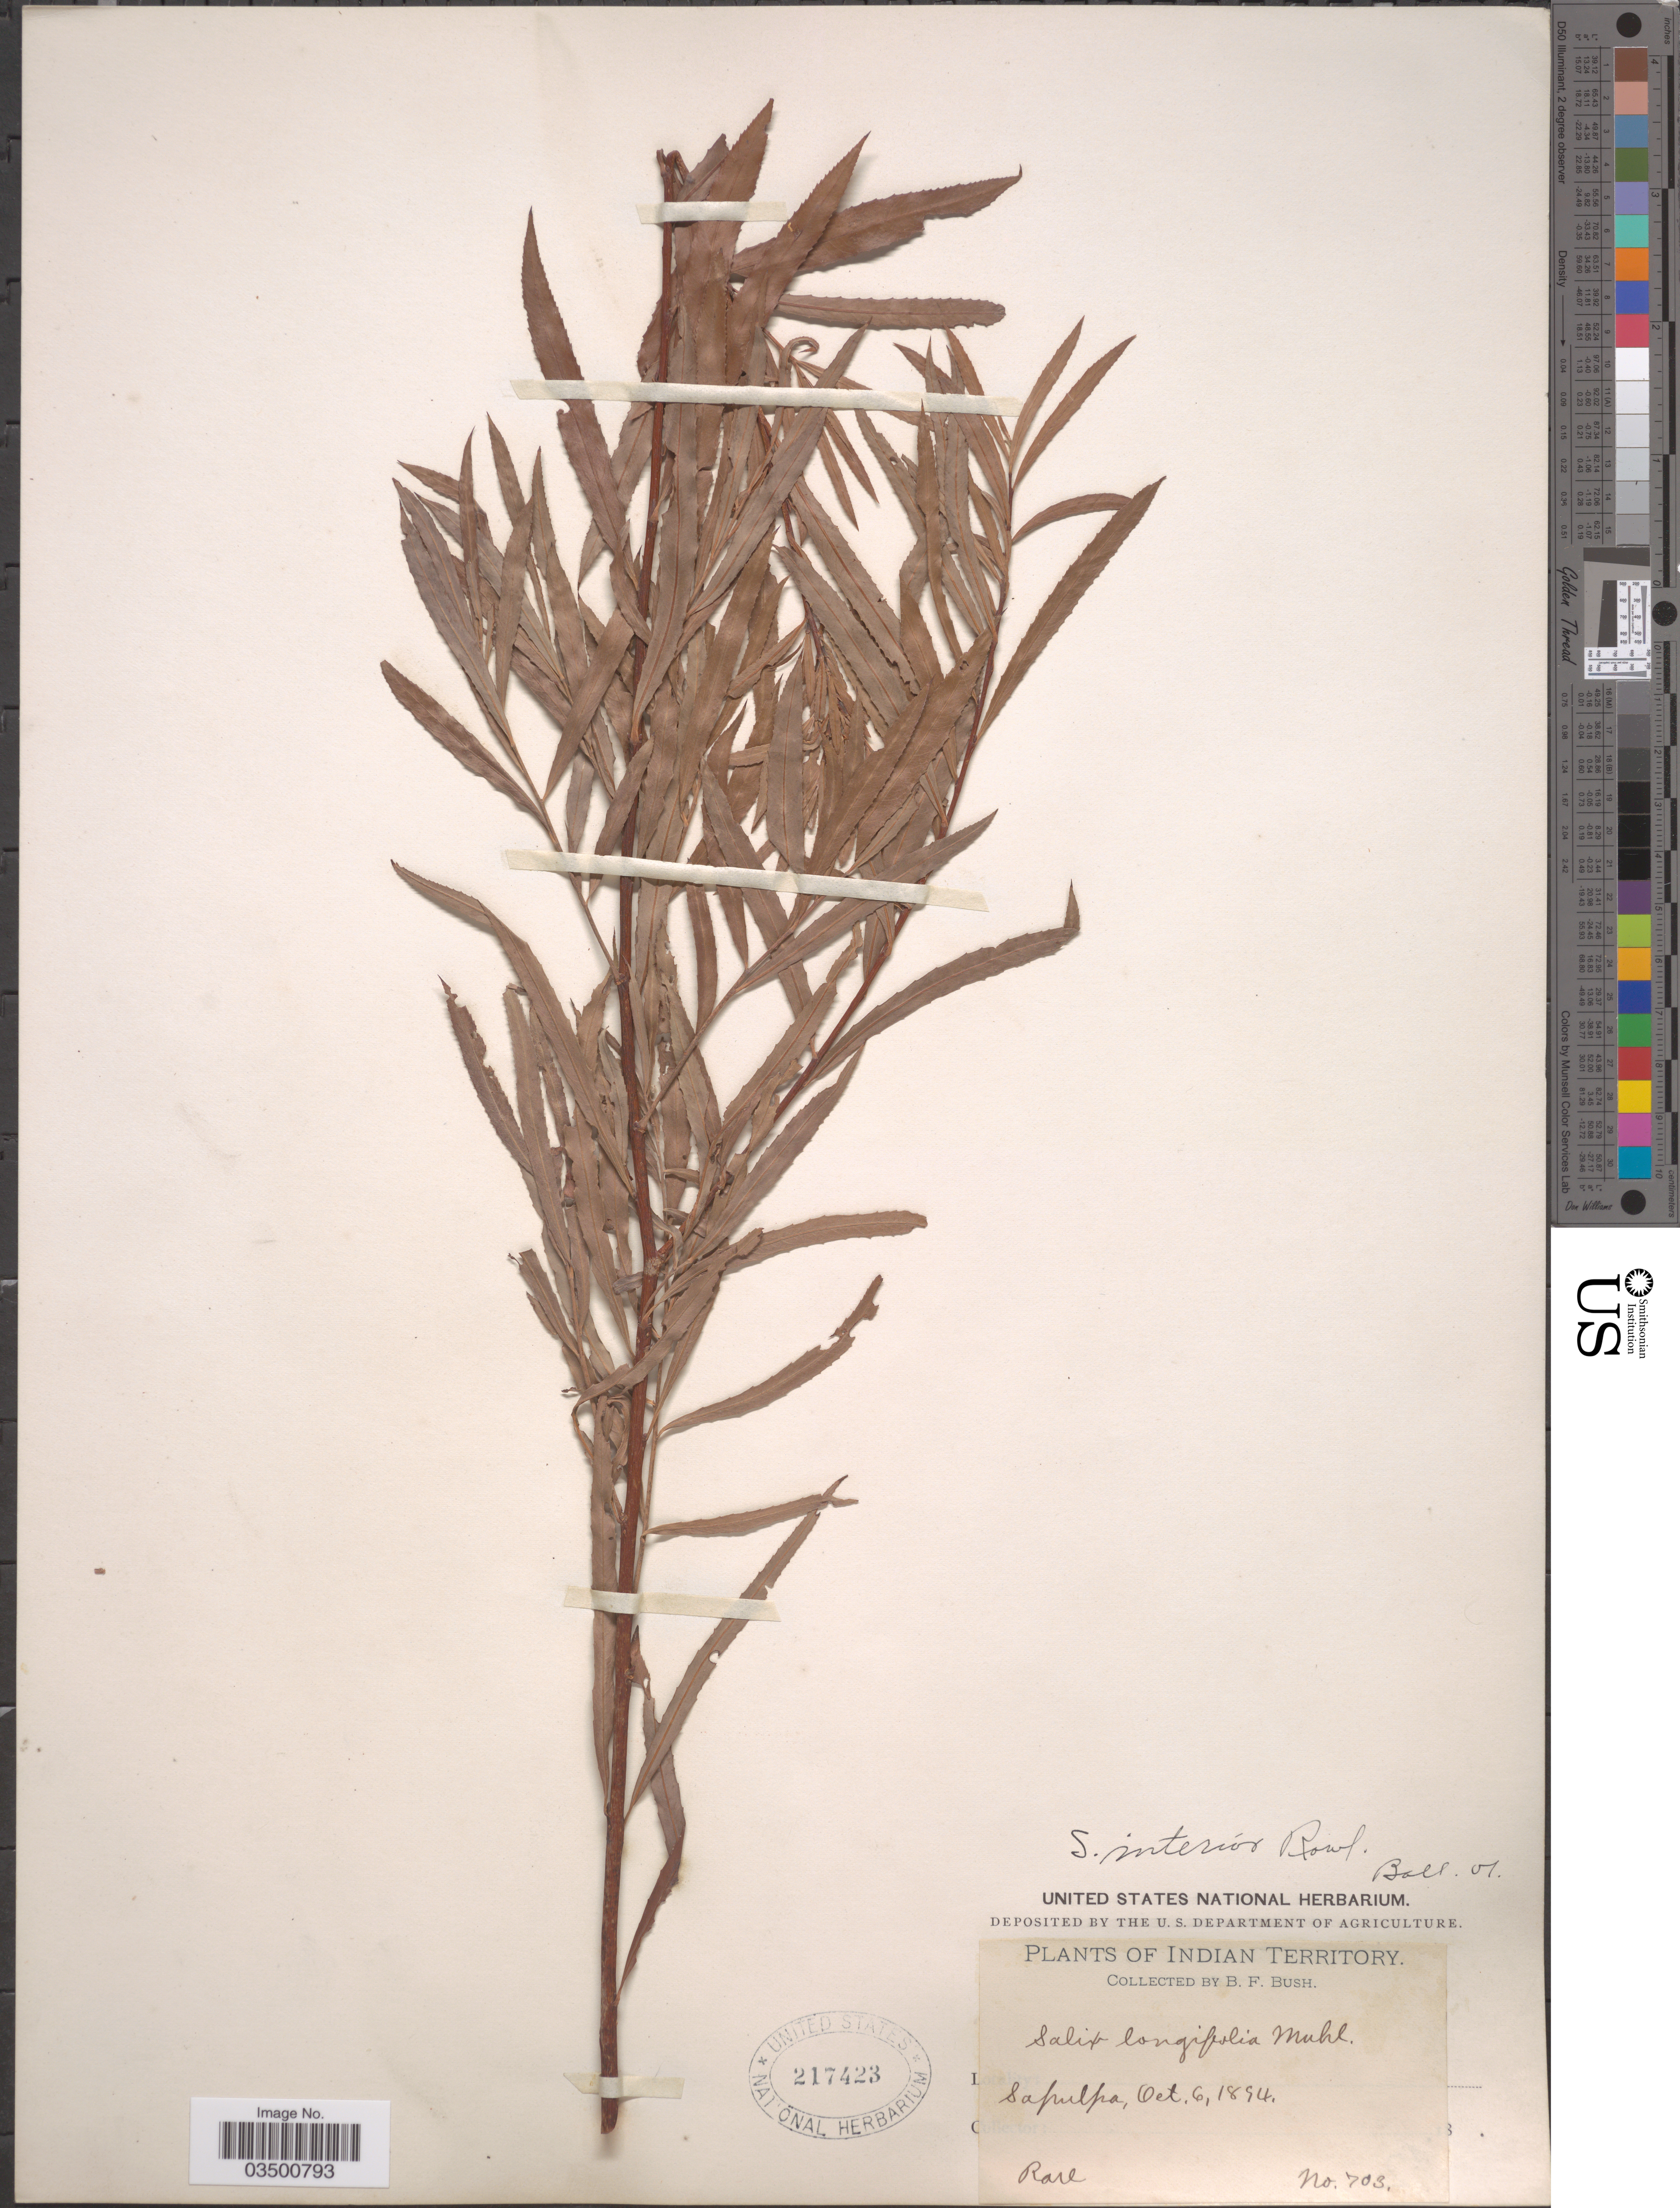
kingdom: Plantae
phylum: Tracheophyta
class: Magnoliopsida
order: Malpighiales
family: Salicaceae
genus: Salix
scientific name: Salix interior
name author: Rowlee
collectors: B. F. Bush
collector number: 703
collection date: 1894-10-06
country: United States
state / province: Oklahoma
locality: Indian Territory. Sapulpa.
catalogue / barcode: US 217423